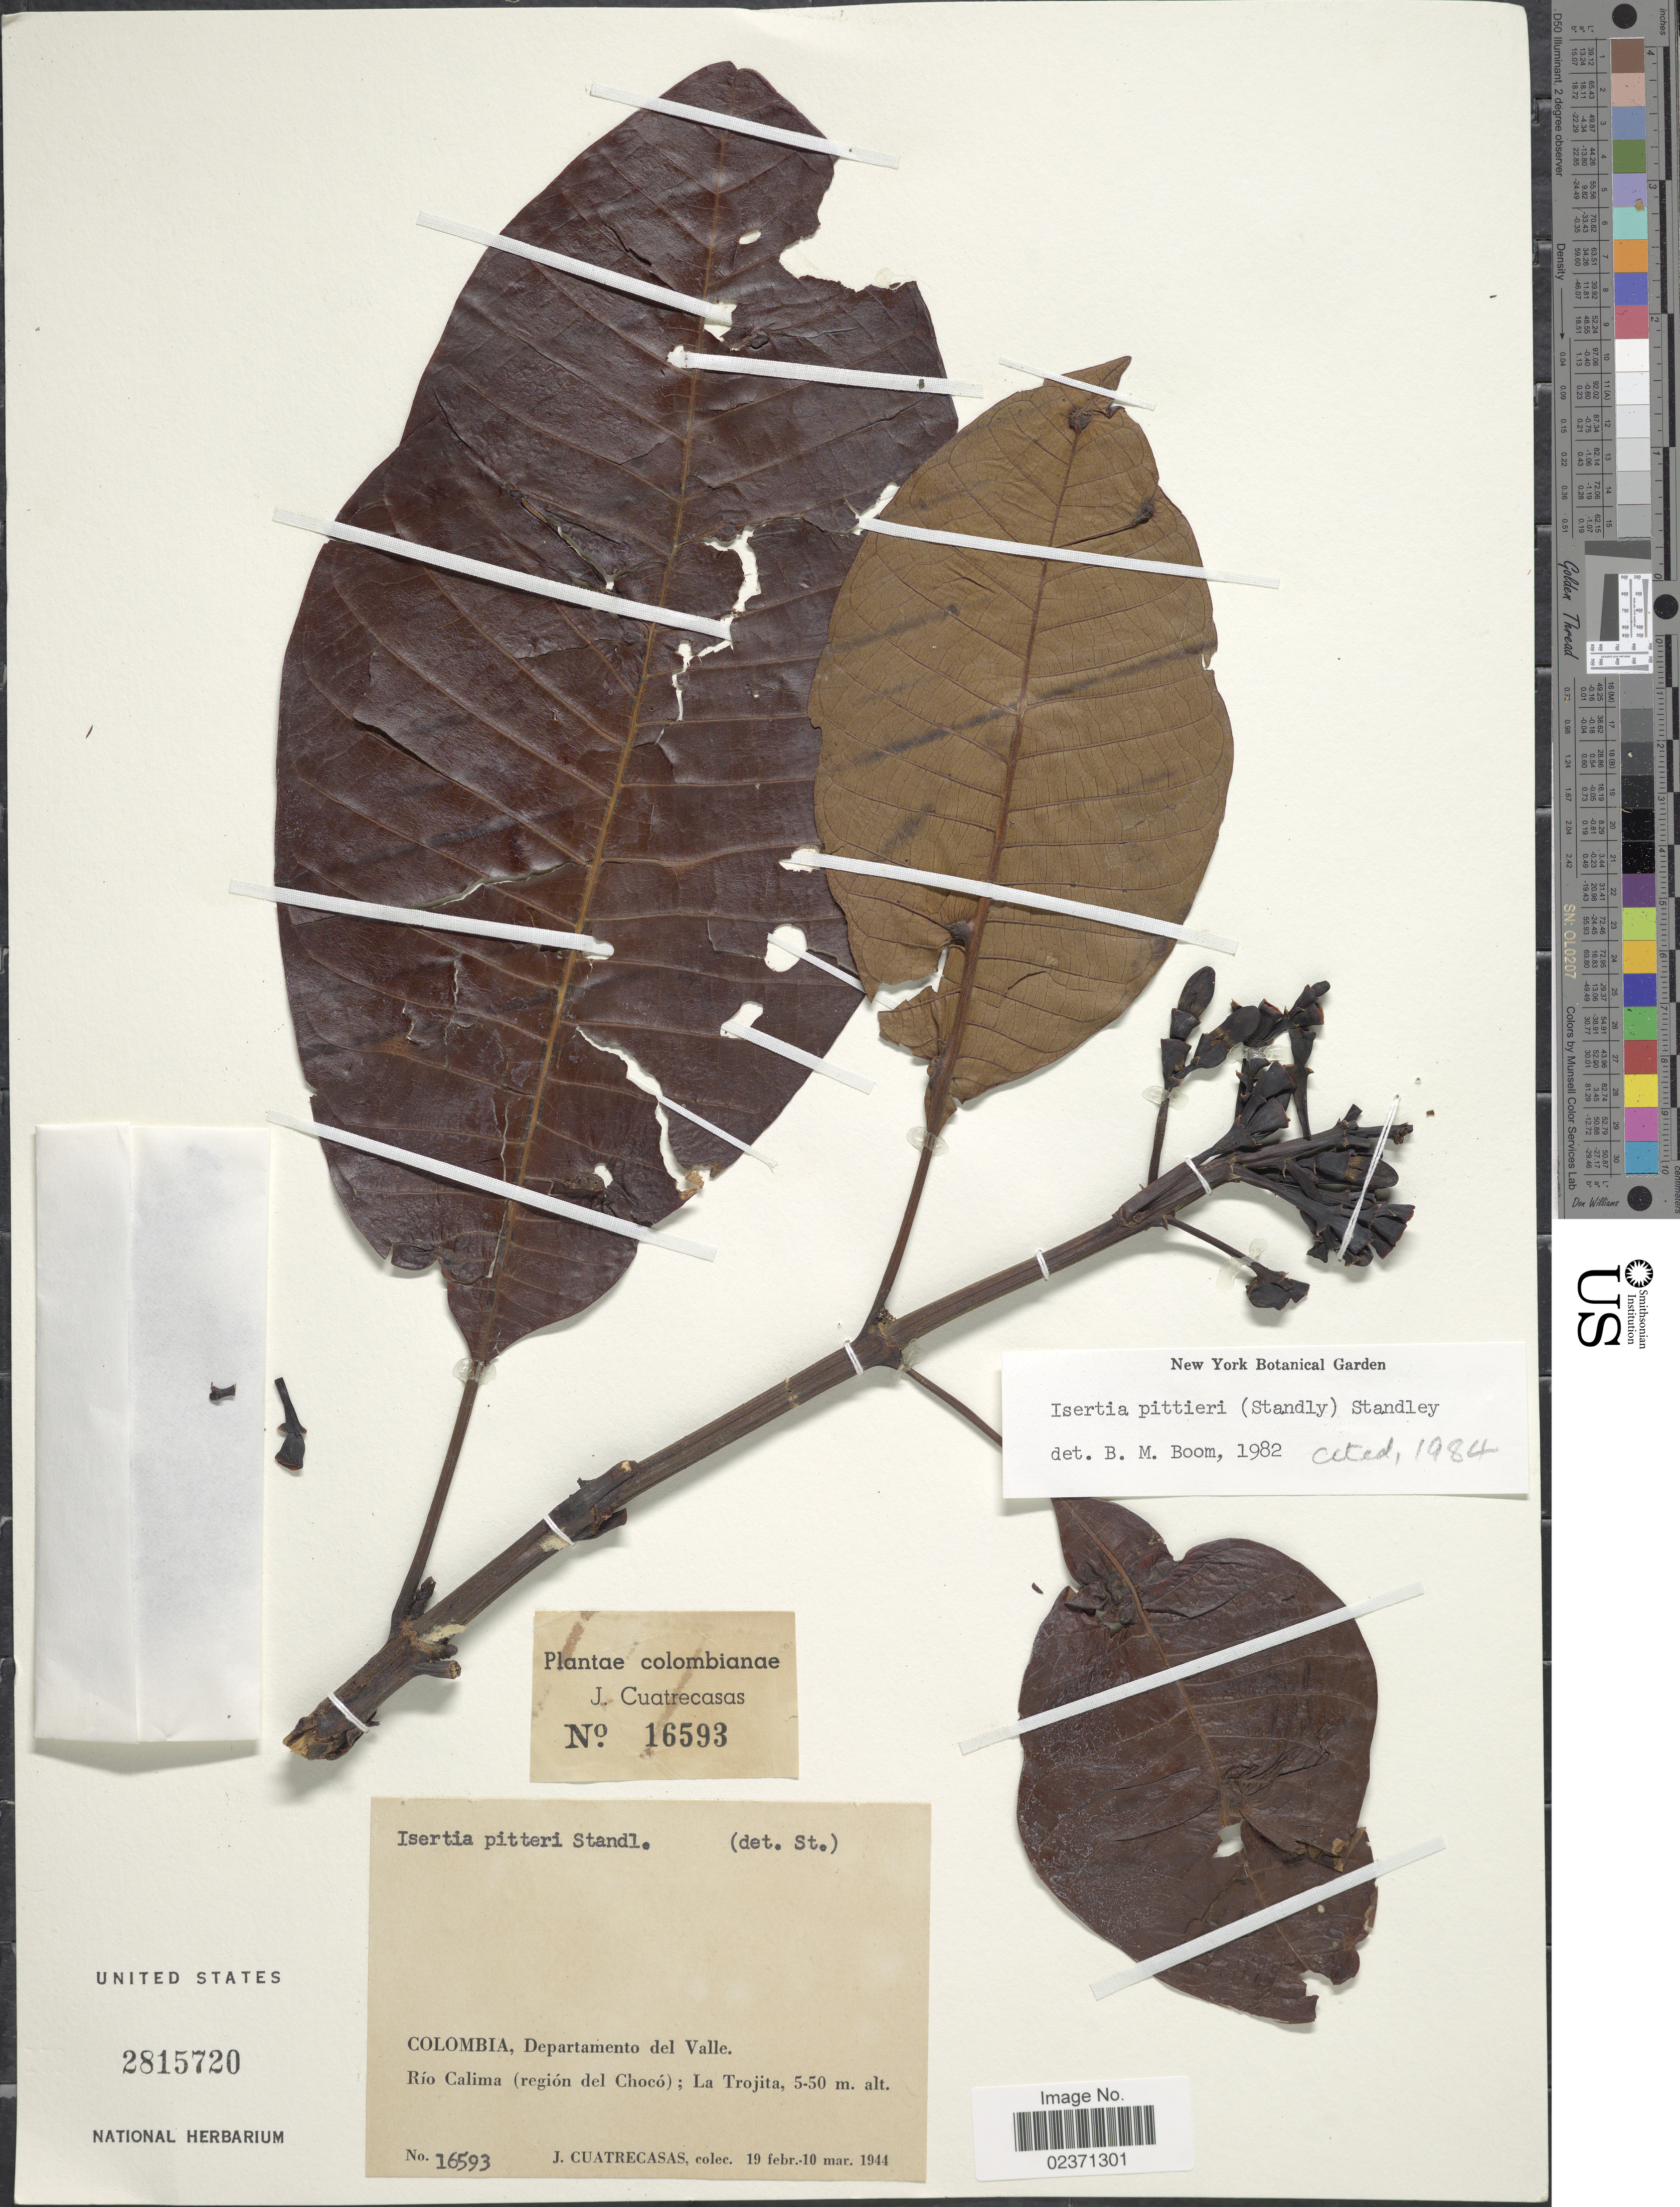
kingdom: Plantae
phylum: Tracheophyta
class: Magnoliopsida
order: Gentianales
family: Rubiaceae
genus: Isertia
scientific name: Isertia pittieri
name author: (Standl.) Standl.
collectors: J. Cuatrecasas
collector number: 16593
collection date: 1944-02-19/1944-03-10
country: Colombia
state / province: Valle del Cauca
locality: Departamento del Valle. Rio Calima (region del Choco) ; La Trojita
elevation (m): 5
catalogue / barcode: US 2815720